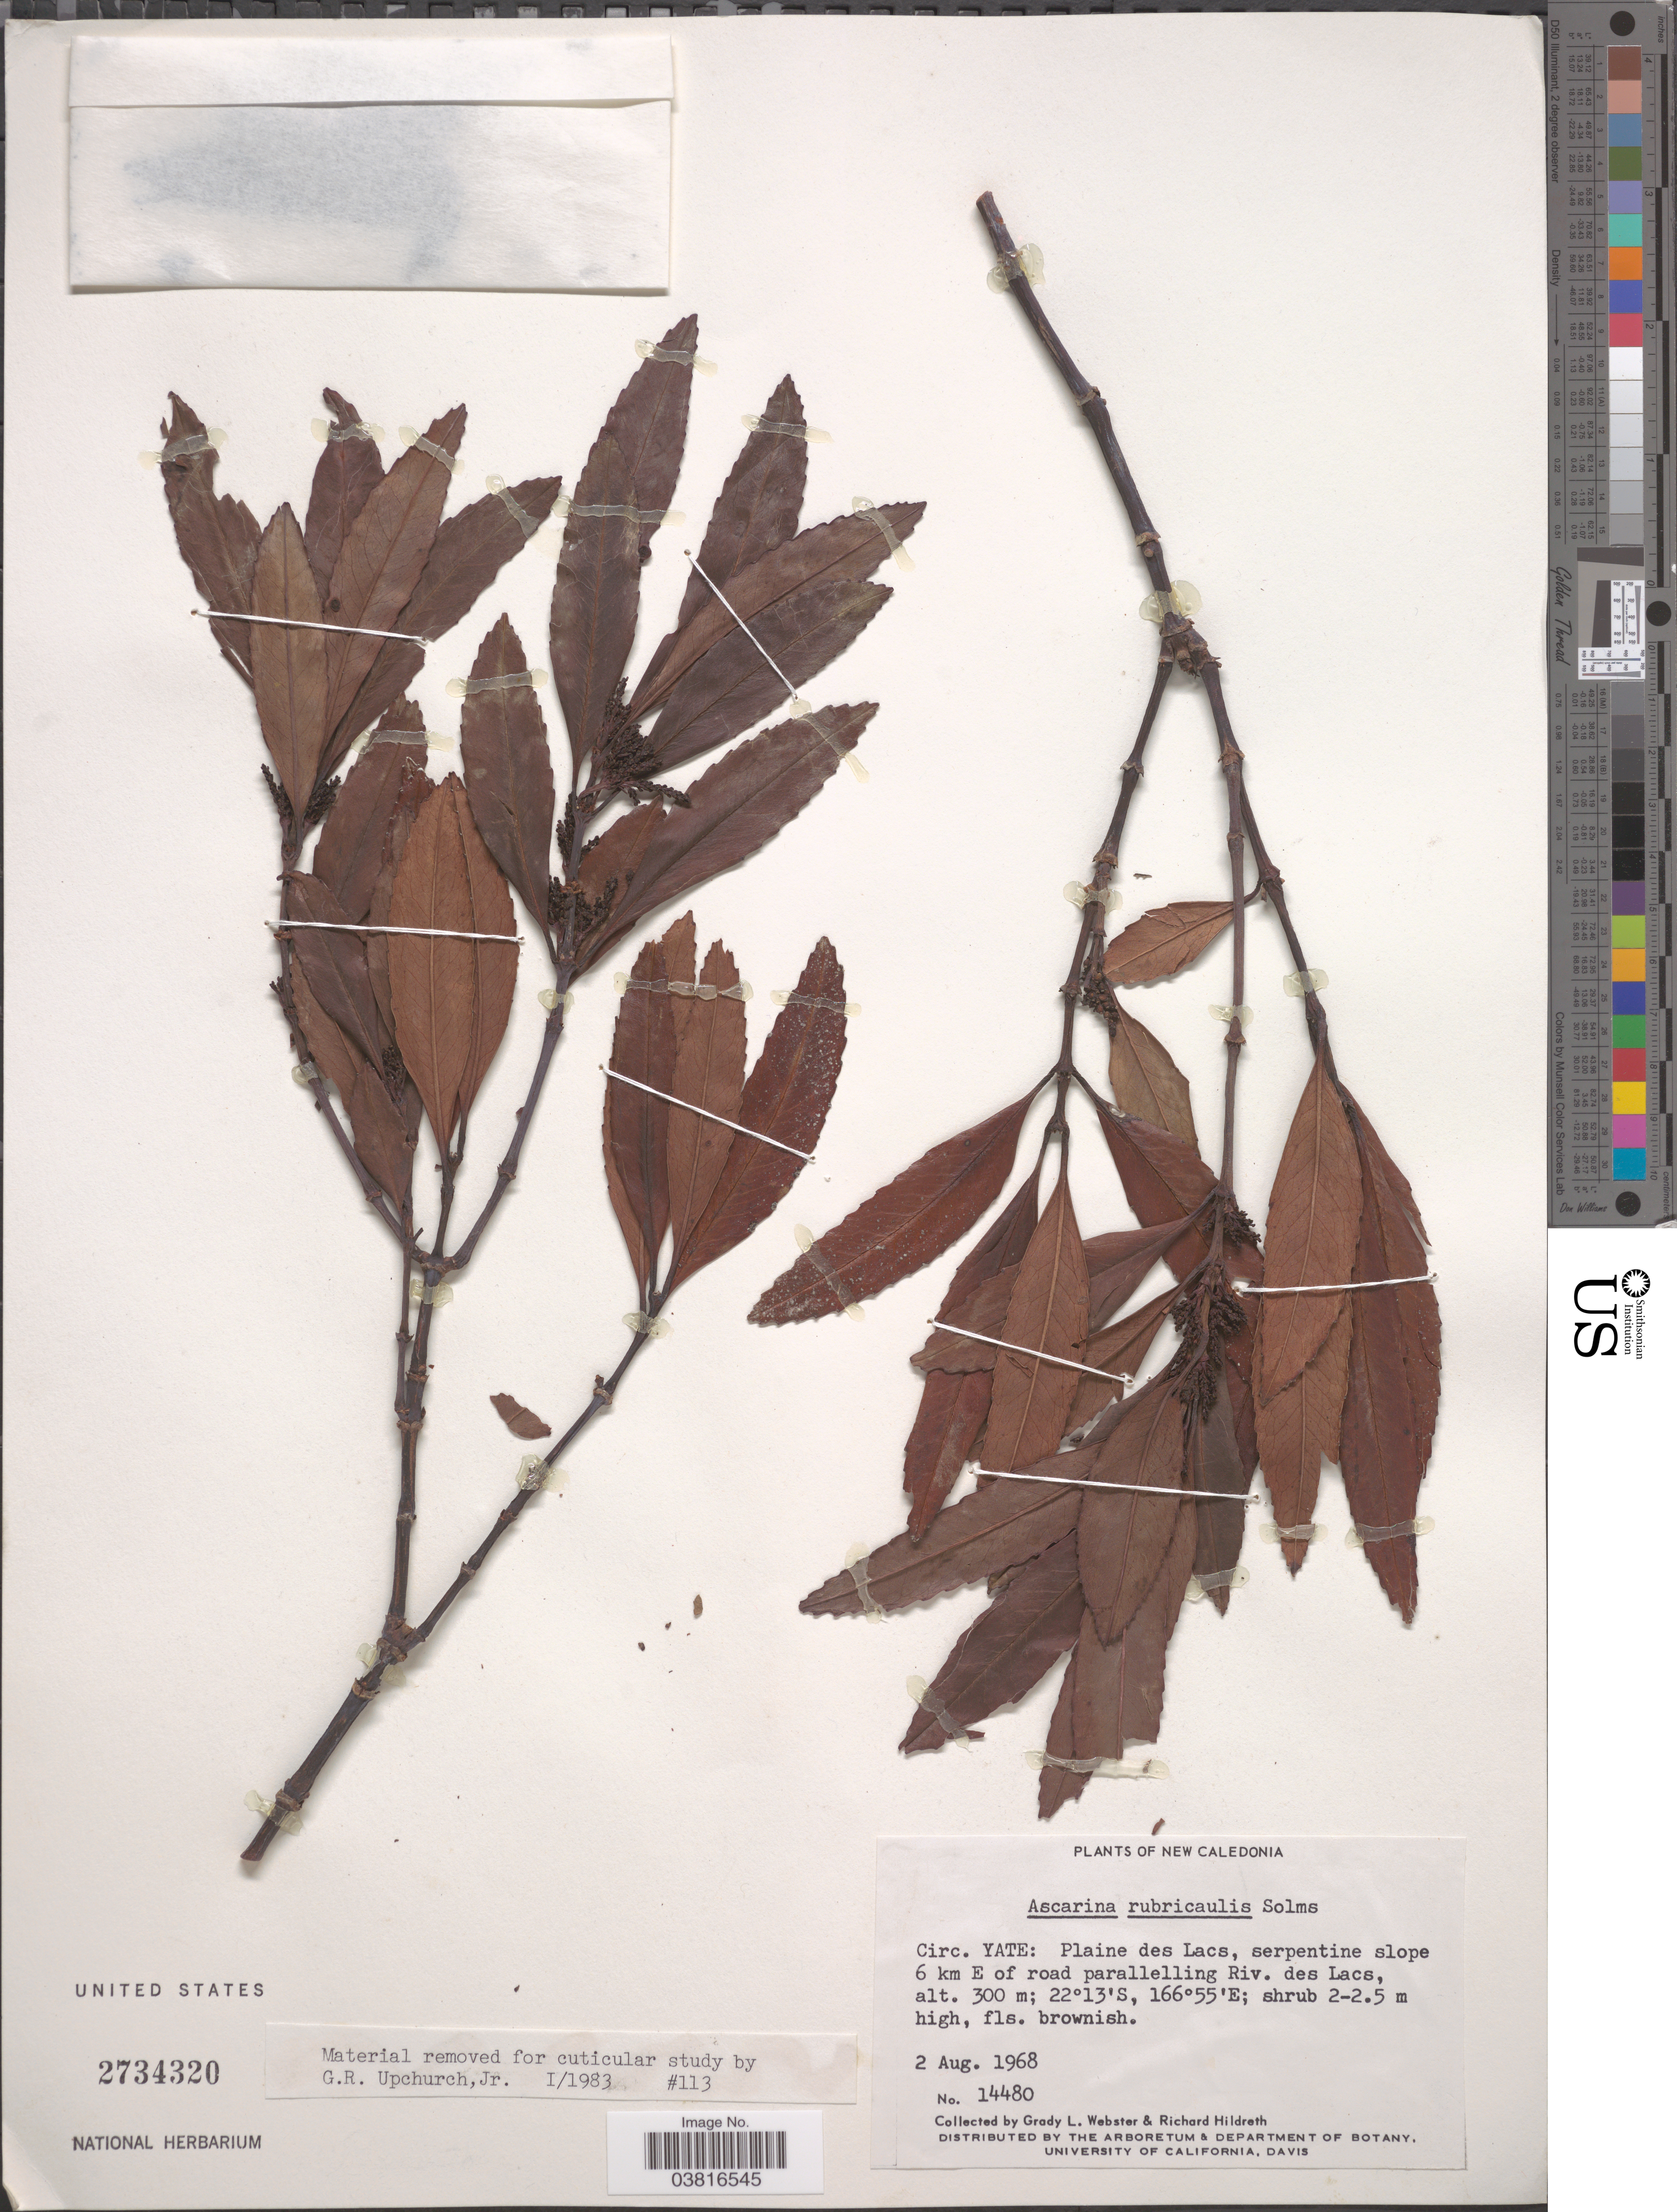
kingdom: Plantae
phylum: Tracheophyta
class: Magnoliopsida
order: Chloranthales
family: Chloranthaceae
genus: Ascarina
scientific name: Ascarina rubricaulis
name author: Solms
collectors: G. L. Webster & R. Hildreth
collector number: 14480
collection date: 1968-08-02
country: New Caledonia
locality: Circ. Yate: Plaine des Lacs, serpentine slope 6 km E of road parallelling Riv. des Lacs.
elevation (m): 300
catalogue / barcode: US 2734320